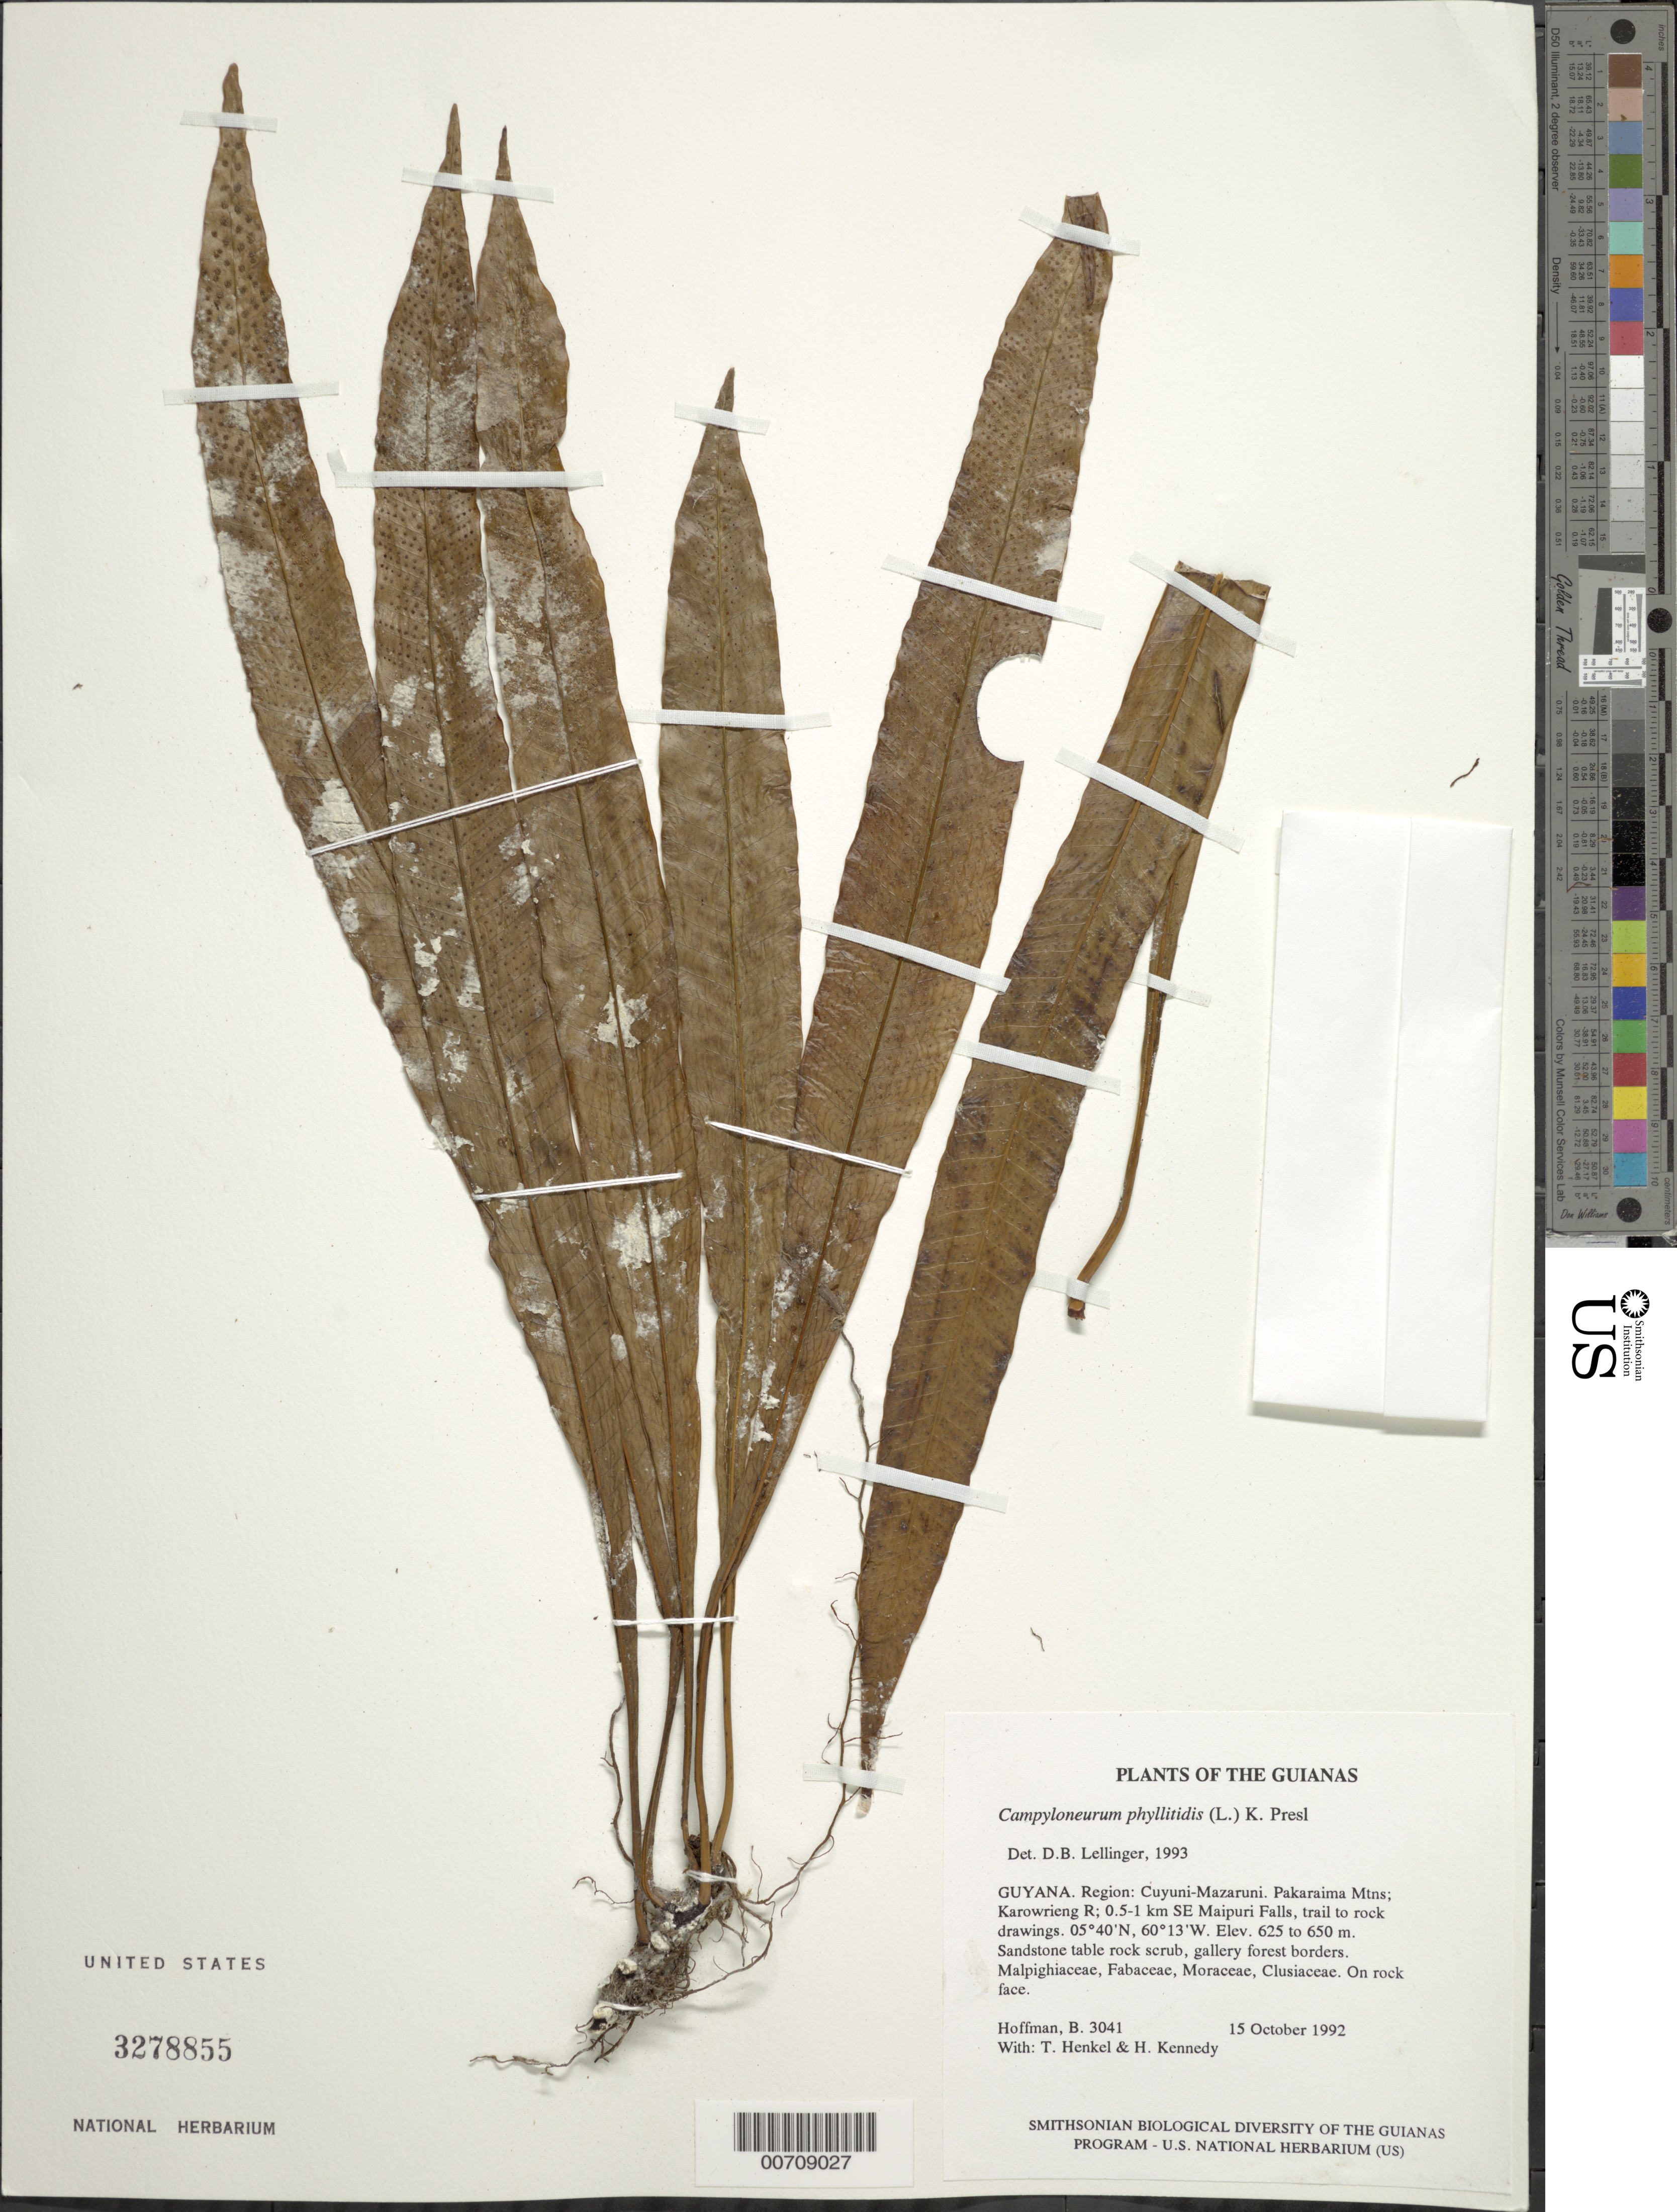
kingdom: Plantae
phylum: Tracheophyta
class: Polypodiopsida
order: Polypodiales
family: Polypodiaceae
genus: Campyloneurum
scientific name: Campyloneurum phyllitidis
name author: (L.) C. Presl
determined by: Lellinger, David B., (BOT), Smithsonian Institution - National Museum of Natural History (UNITED STATES)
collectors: B. Hoffman, T. Henkel & H. Kennedy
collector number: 3041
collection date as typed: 15 October 1992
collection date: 1992-10-15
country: Guyana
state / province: Cuyuni-Mazaruni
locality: Pakaraima Mountains; Karowrieng River; 0.5-1 km SE of Maipuri Falls, trail to rock drawings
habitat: Sandstone table rock scrub, gallery forest borders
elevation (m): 625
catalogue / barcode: US 3278855